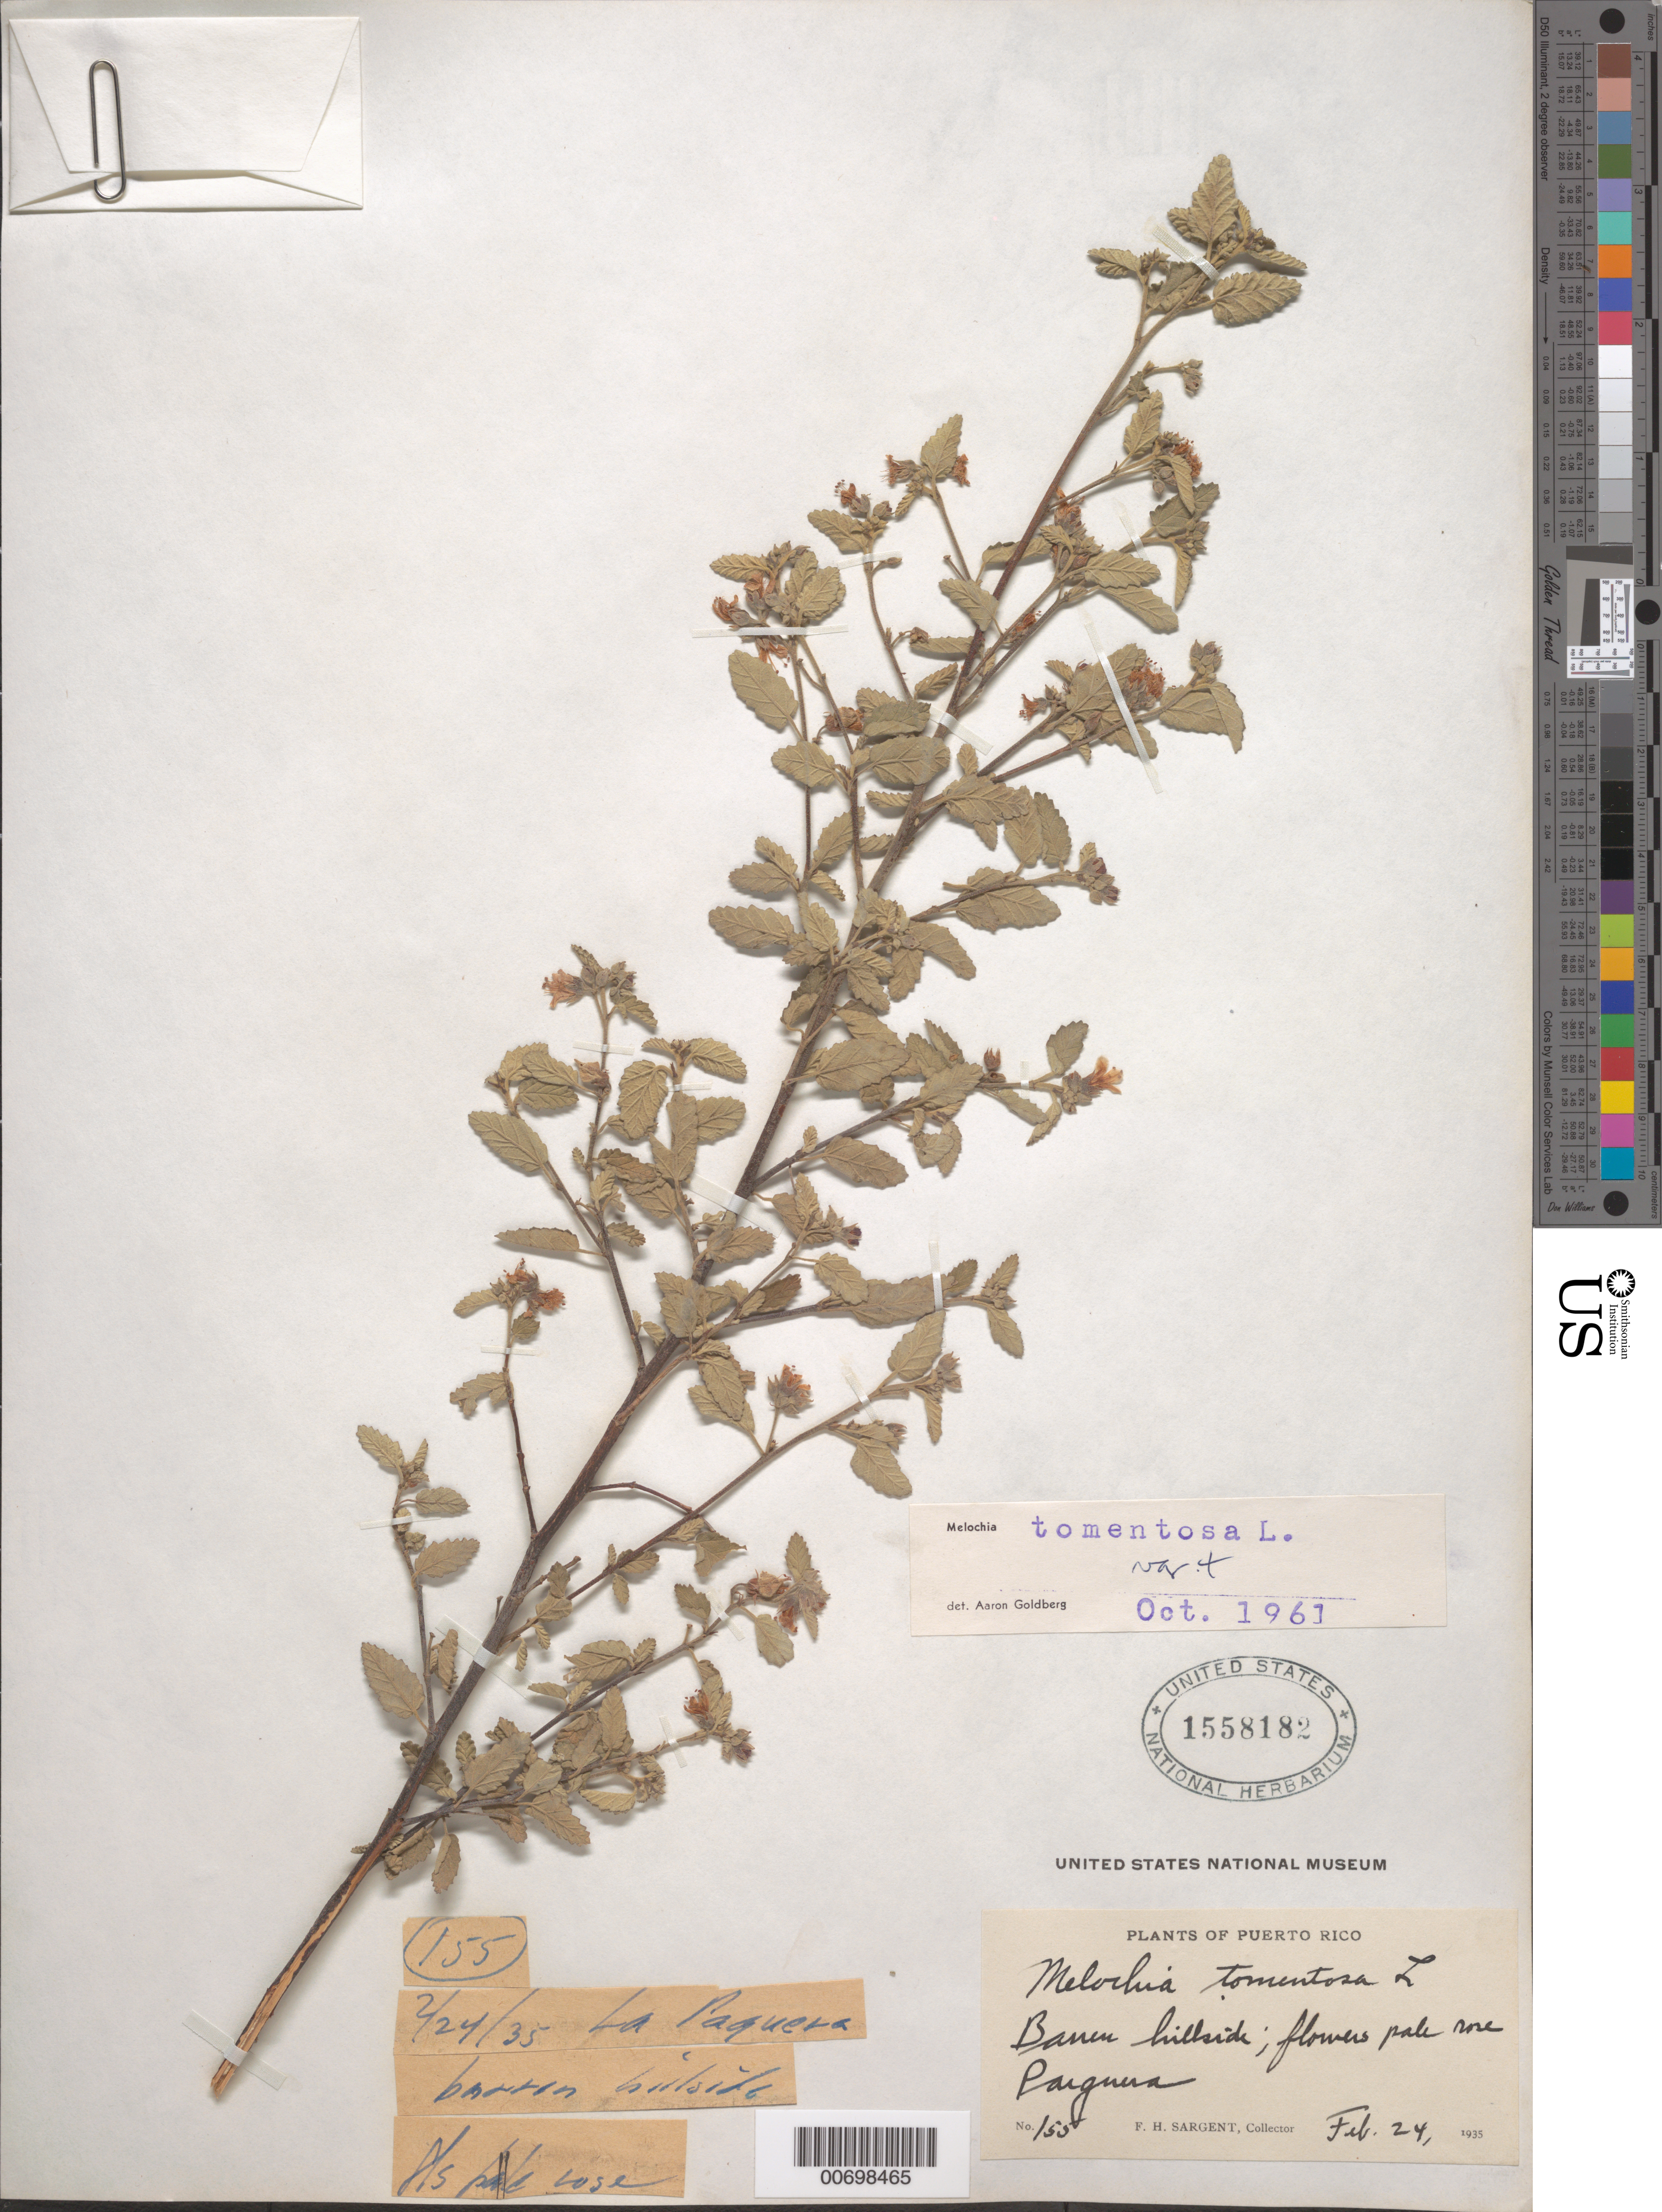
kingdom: Plantae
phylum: Tracheophyta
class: Magnoliopsida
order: Malvales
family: Malvaceae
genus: Melochia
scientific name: Melochia tomentosa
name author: L.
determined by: Goldberg, Aaron, (US), NMNH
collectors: F. H. Sargent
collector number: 155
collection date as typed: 24 Feb 1935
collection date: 1935-02-24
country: Puerto Rico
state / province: Lajas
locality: Parguera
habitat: Barren hillside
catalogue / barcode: US 1558182